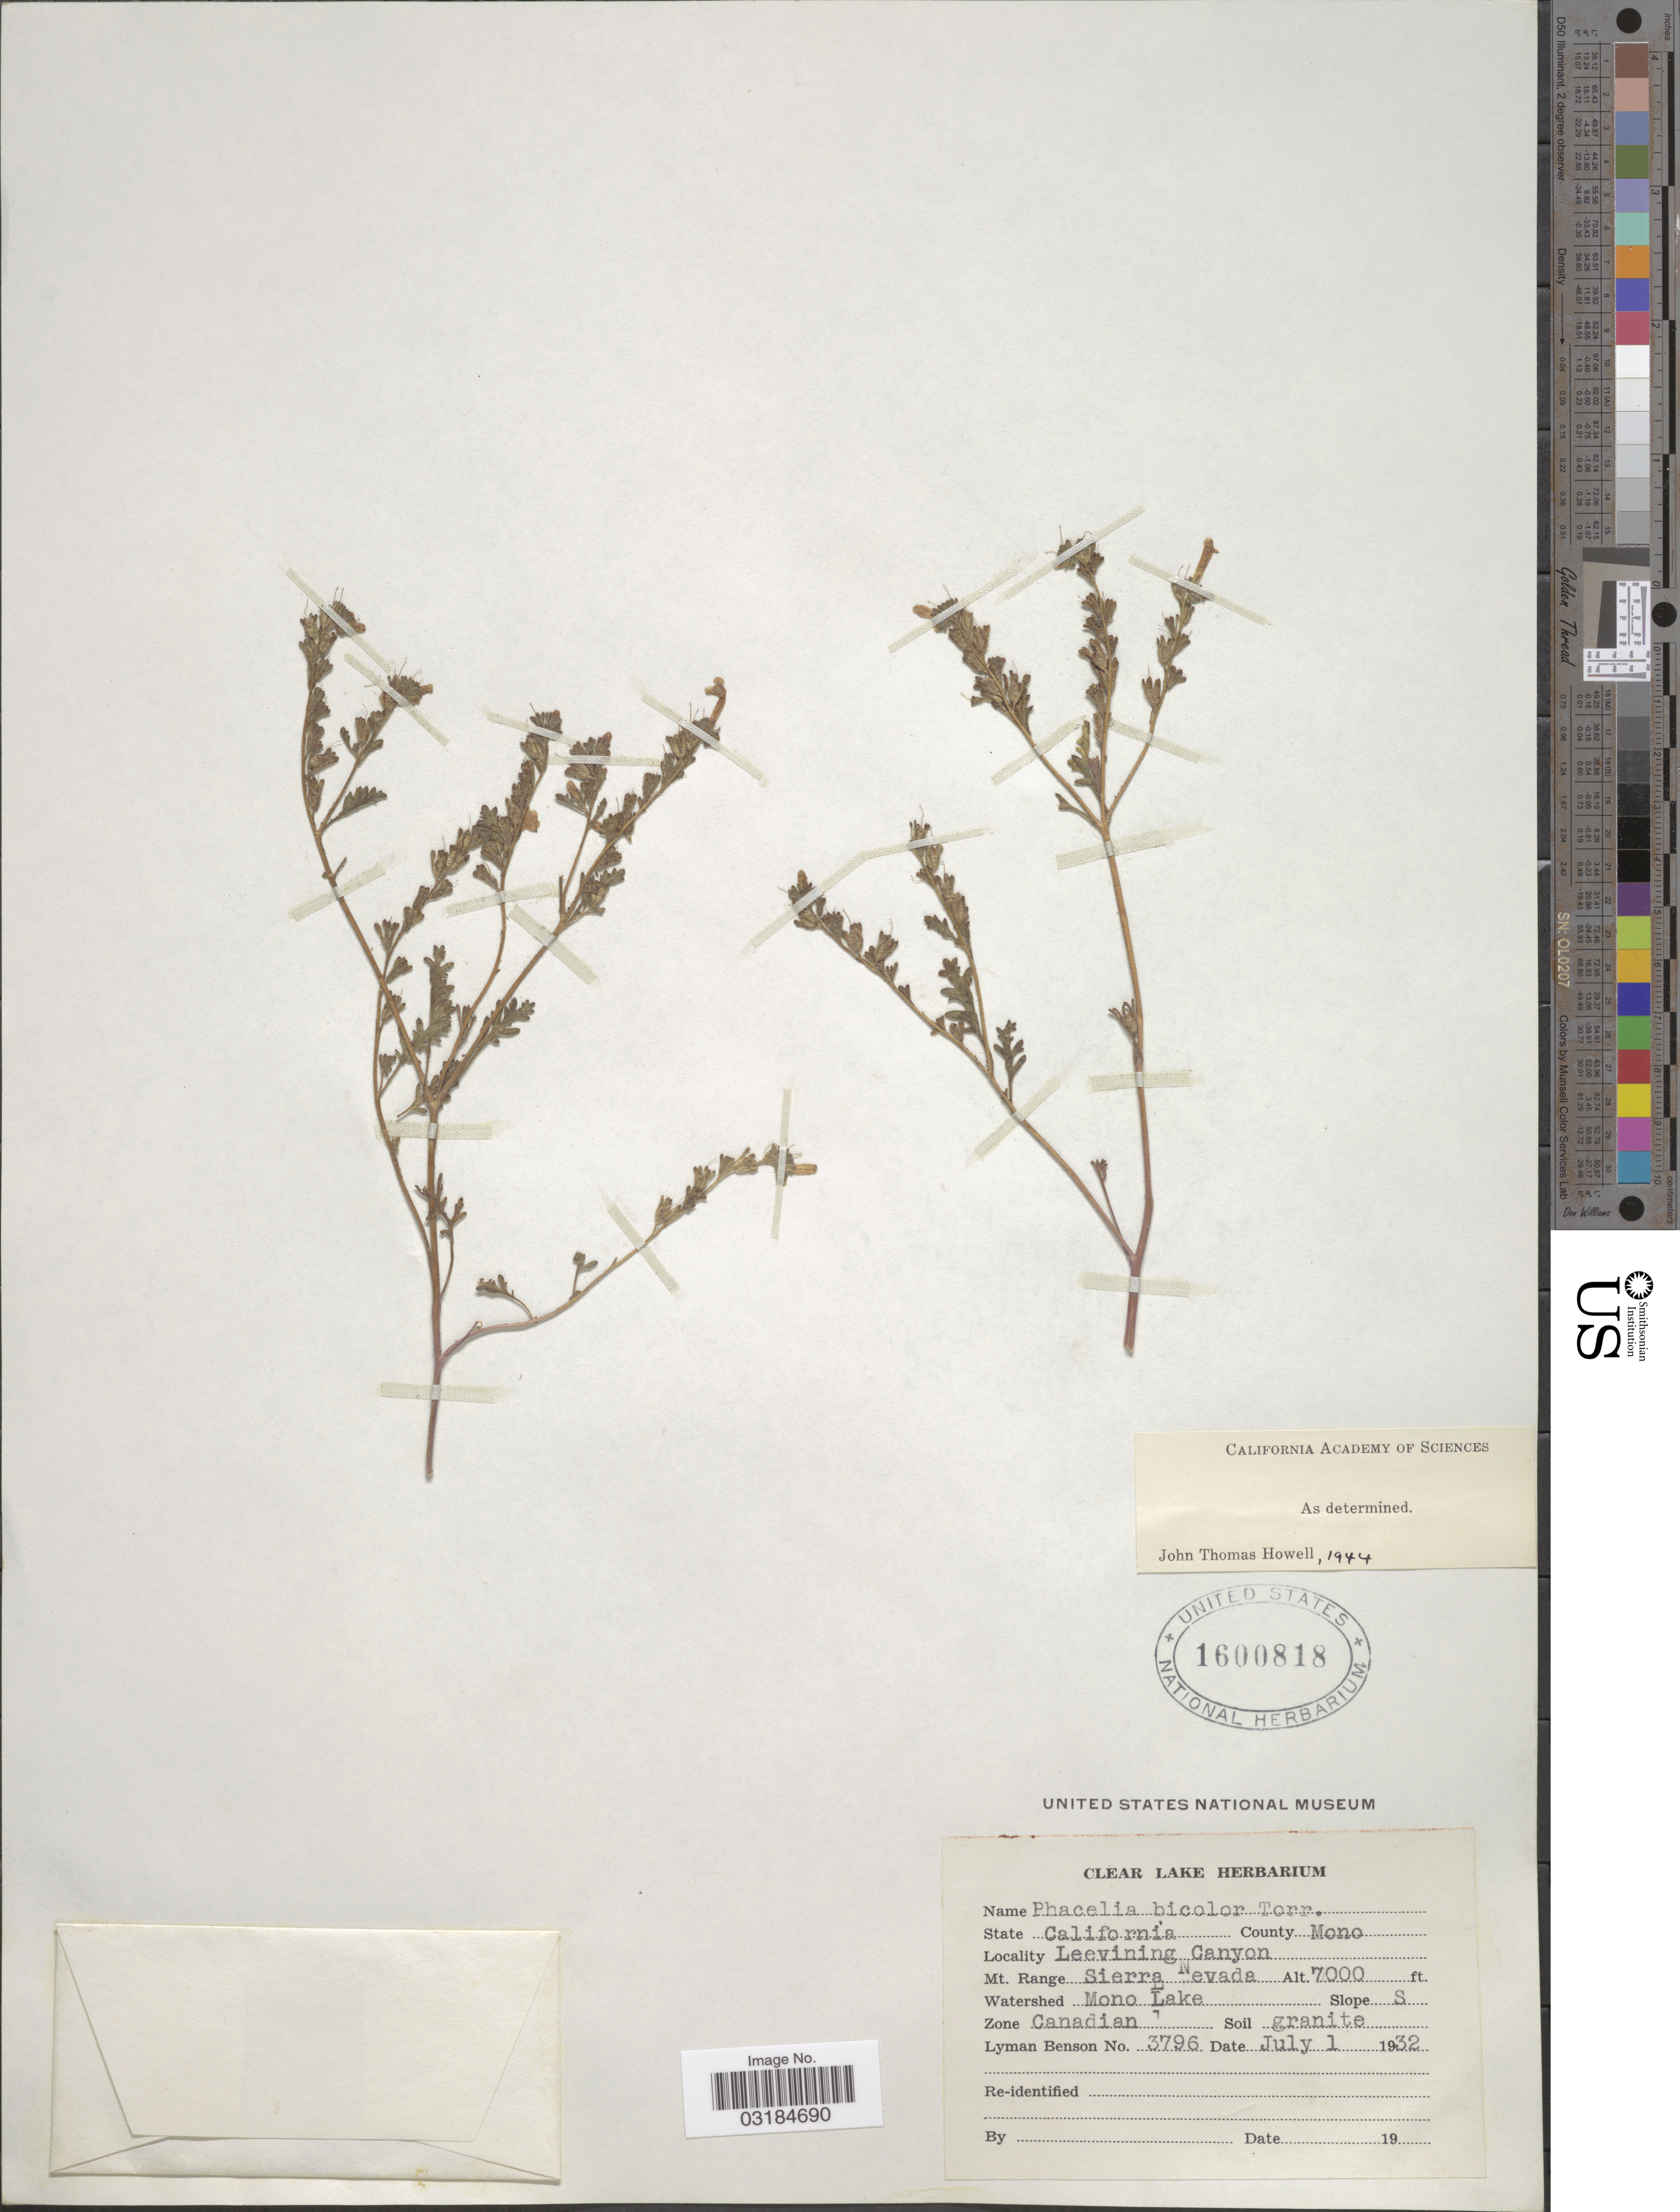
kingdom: Plantae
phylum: Tracheophyta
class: Magnoliopsida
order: Boraginales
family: Hydrophyllaceae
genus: Phacelia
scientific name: Phacelia bicolor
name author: Torr. in C. King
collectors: L. D. Benson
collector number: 3796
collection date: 1932-07-01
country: United States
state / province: California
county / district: Mono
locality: County Mono, Leevining Canyon, Mt. Range Sierra Nevada, Watershed Mono Lake, Slope S, Zone Canadian.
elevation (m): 2134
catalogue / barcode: US 1600818